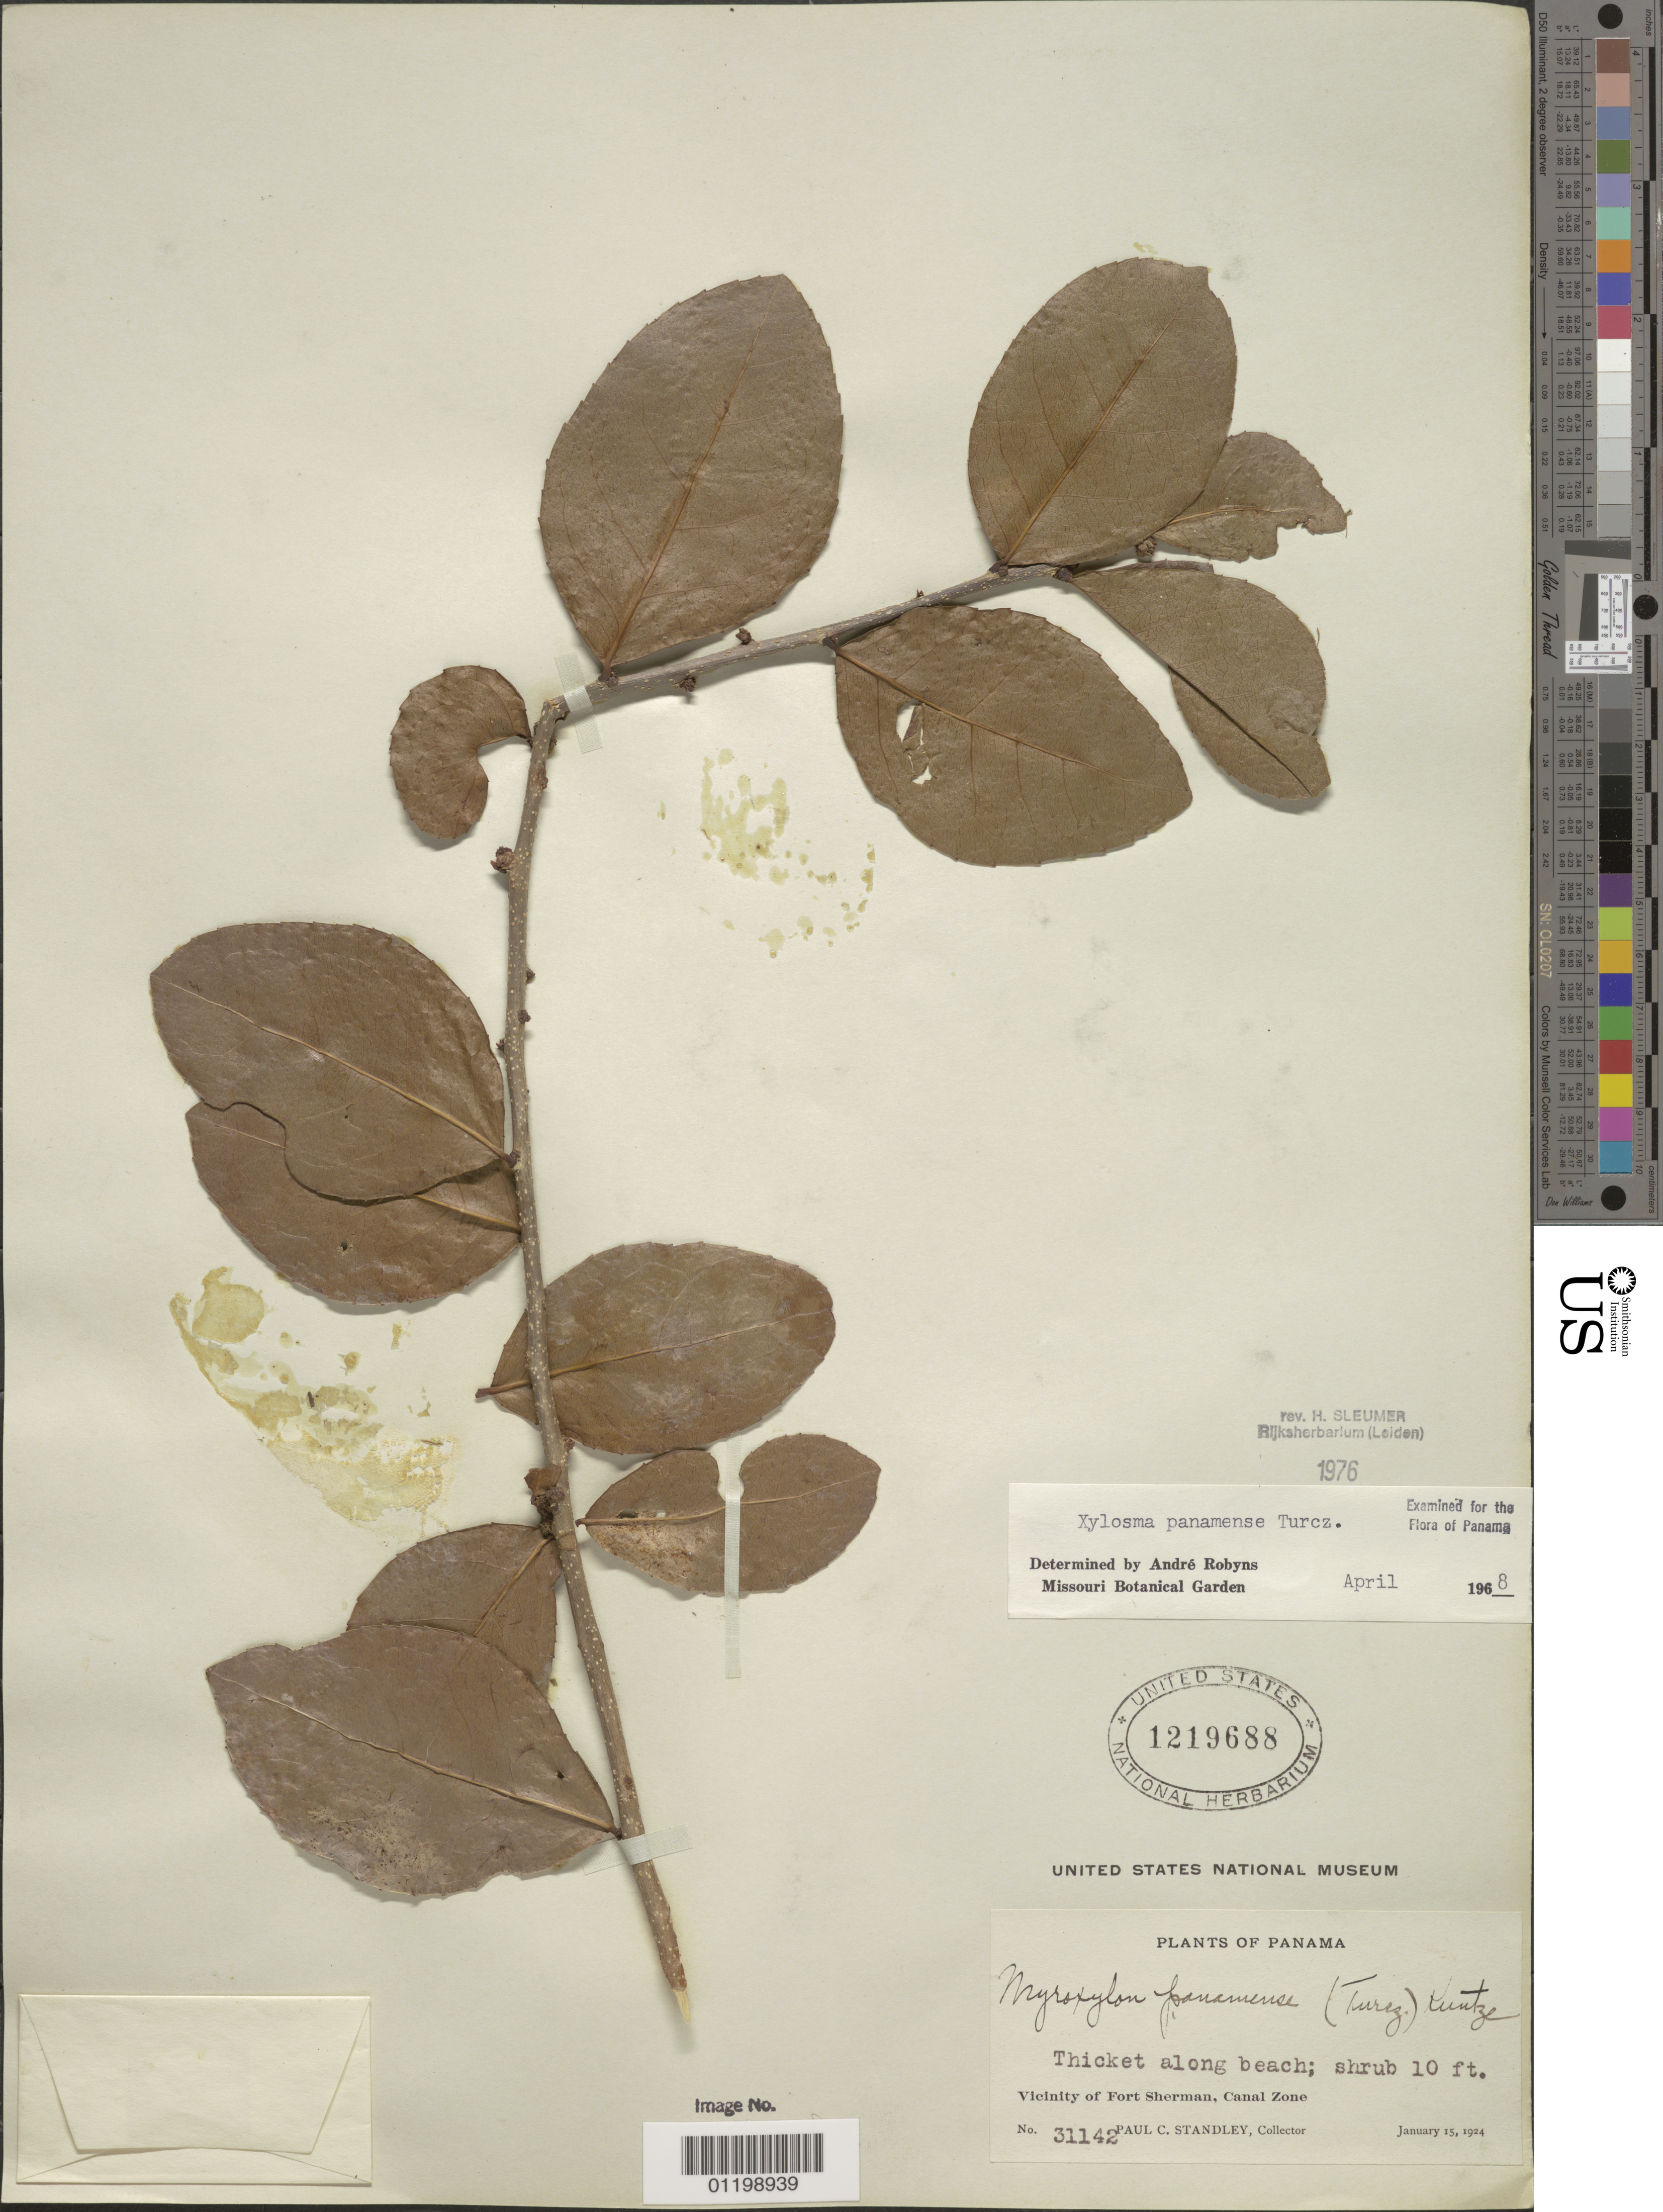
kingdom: Plantae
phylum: Tracheophyta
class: Magnoliopsida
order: Malpighiales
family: Salicaceae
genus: Xylosma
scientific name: Xylosma panamensis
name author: Turcz.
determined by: Robyns, A.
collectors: P. C. Standley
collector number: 31142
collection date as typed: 15 Jan 1924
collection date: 1924-01-15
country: Panama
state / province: Colón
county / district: Canal Zone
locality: Vicinity of Fort Sherman.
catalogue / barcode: US 1219688